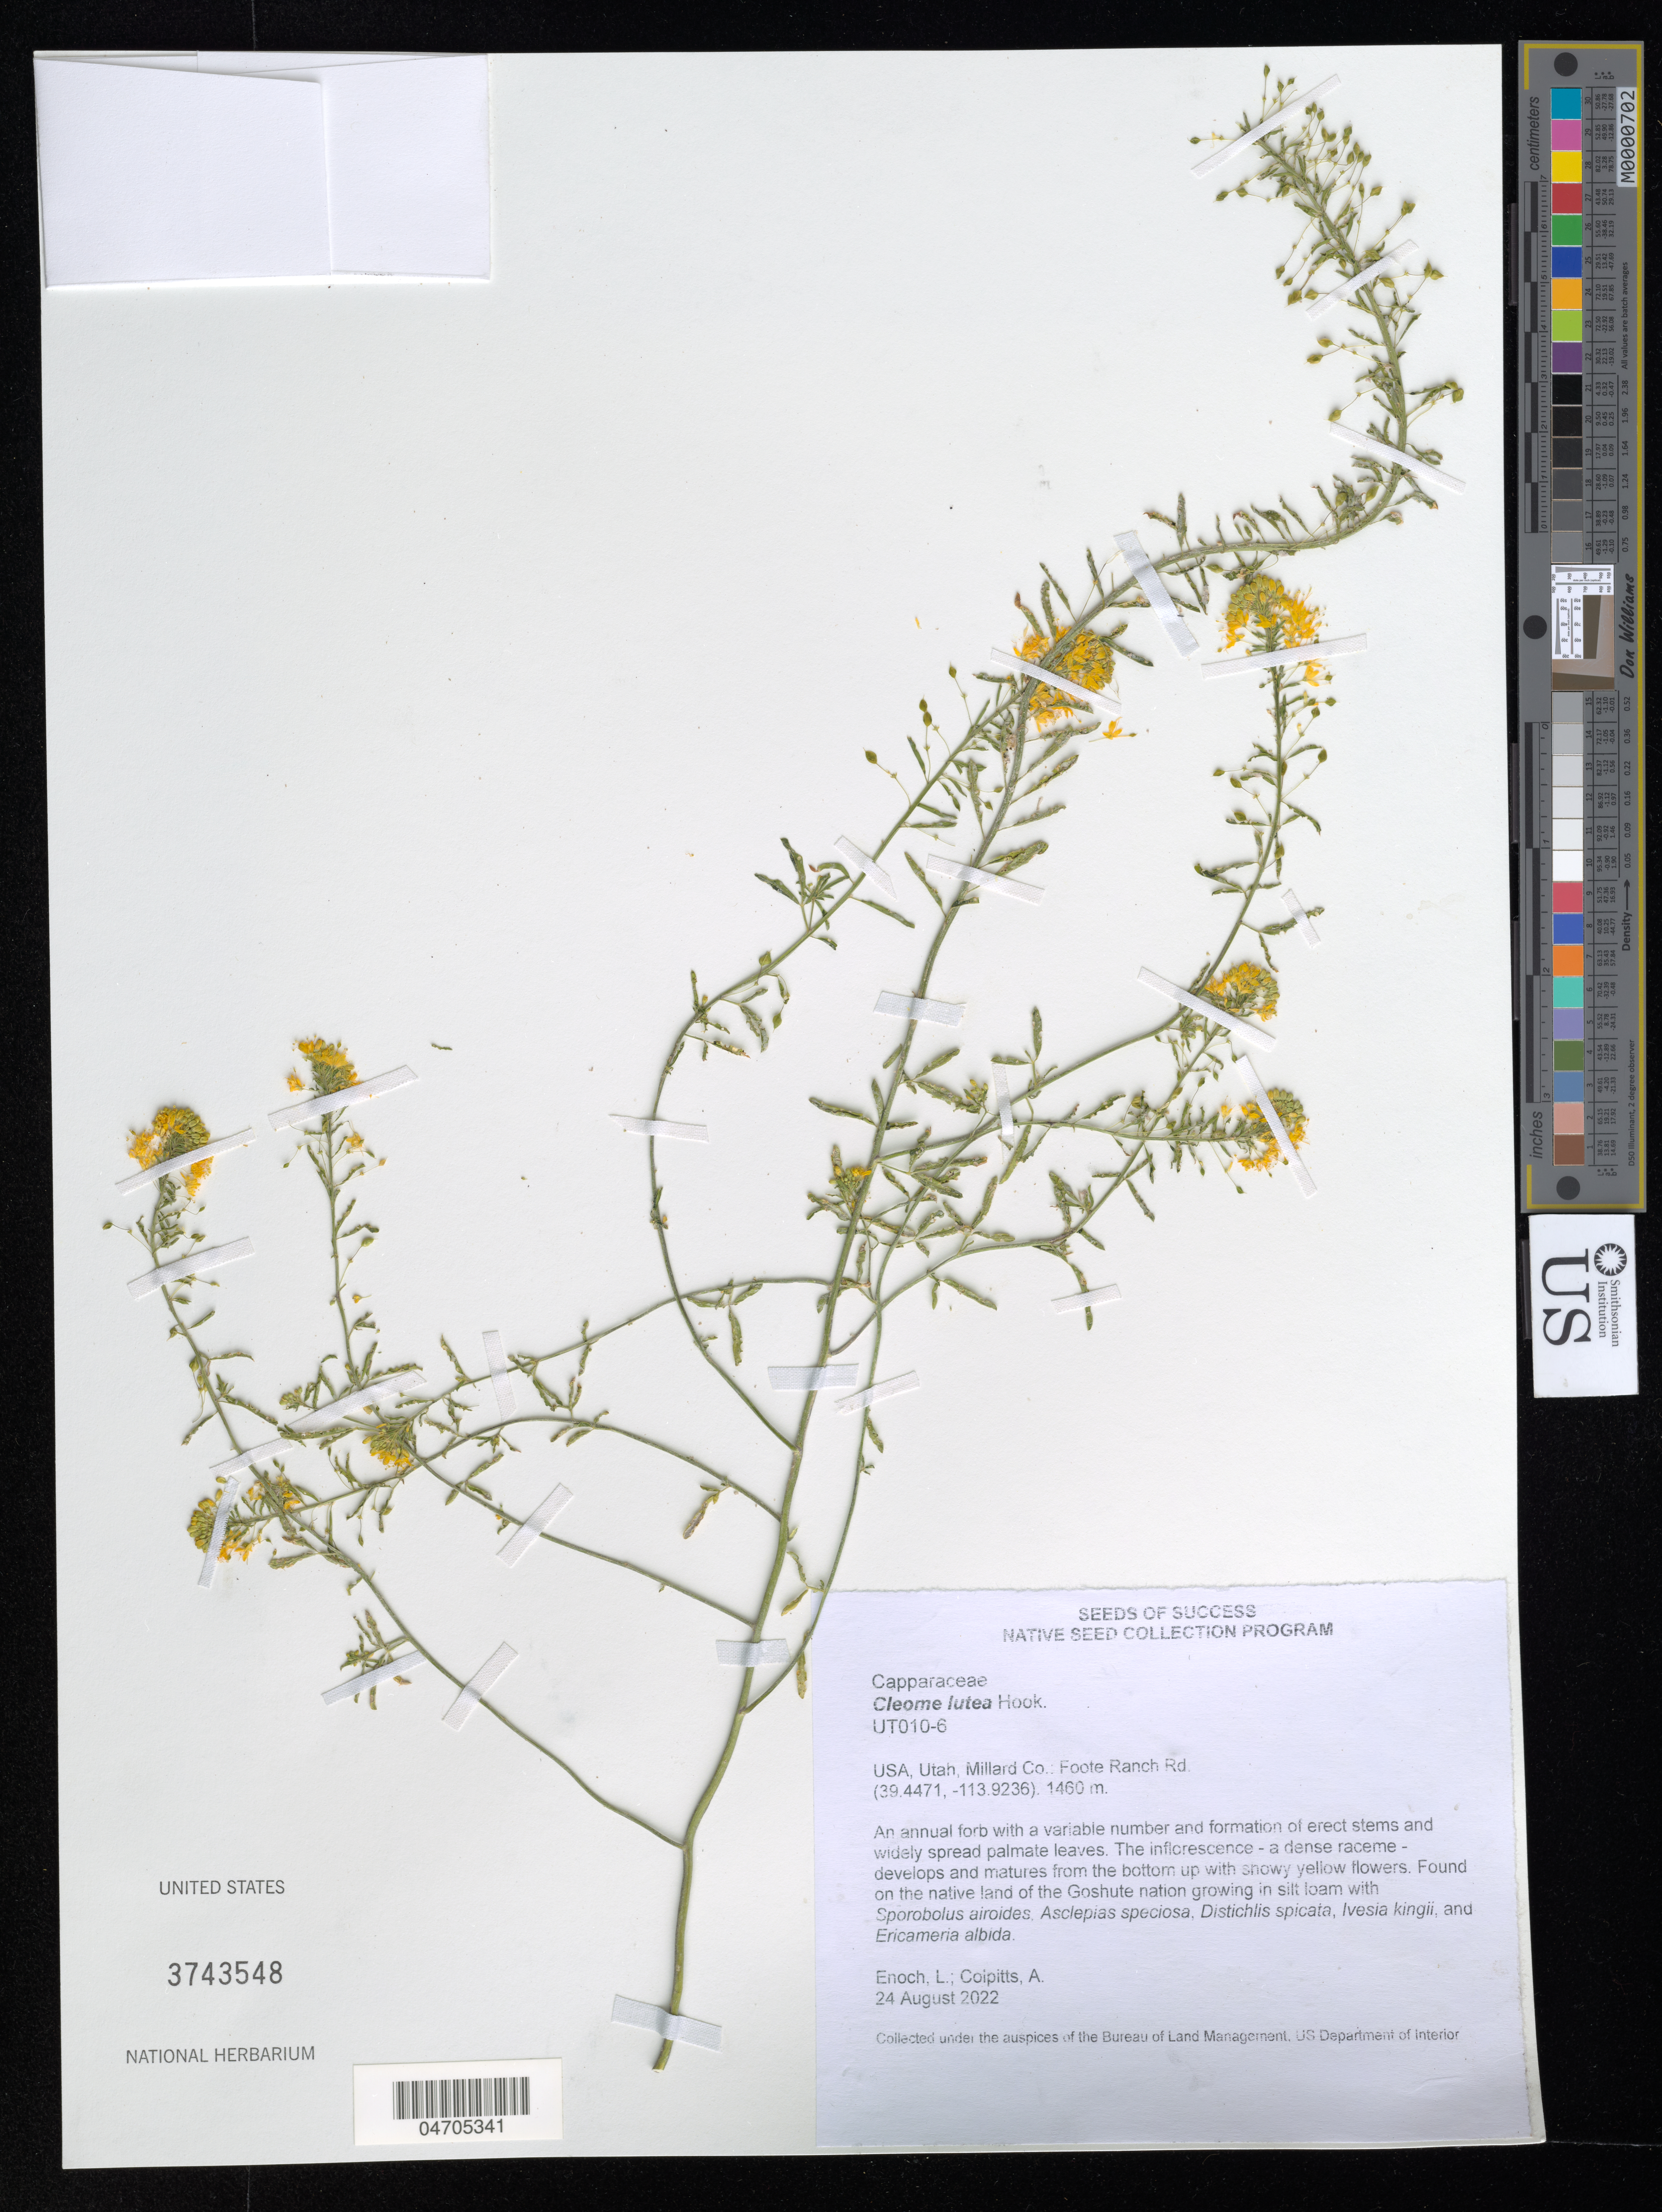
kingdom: Plantae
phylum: Tracheophyta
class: Magnoliopsida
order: Brassicales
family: Cleomaceae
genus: Cleomella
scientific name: Cleomella lutea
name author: (Hook.) Roalson & J.C. Hall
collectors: L. Enoch & A. Colpitts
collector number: UT010-6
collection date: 2022-08-24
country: United States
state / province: Utah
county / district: Millard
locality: Millard Co.: Foote Ranch Rd.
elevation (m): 1460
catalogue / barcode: US 3743548